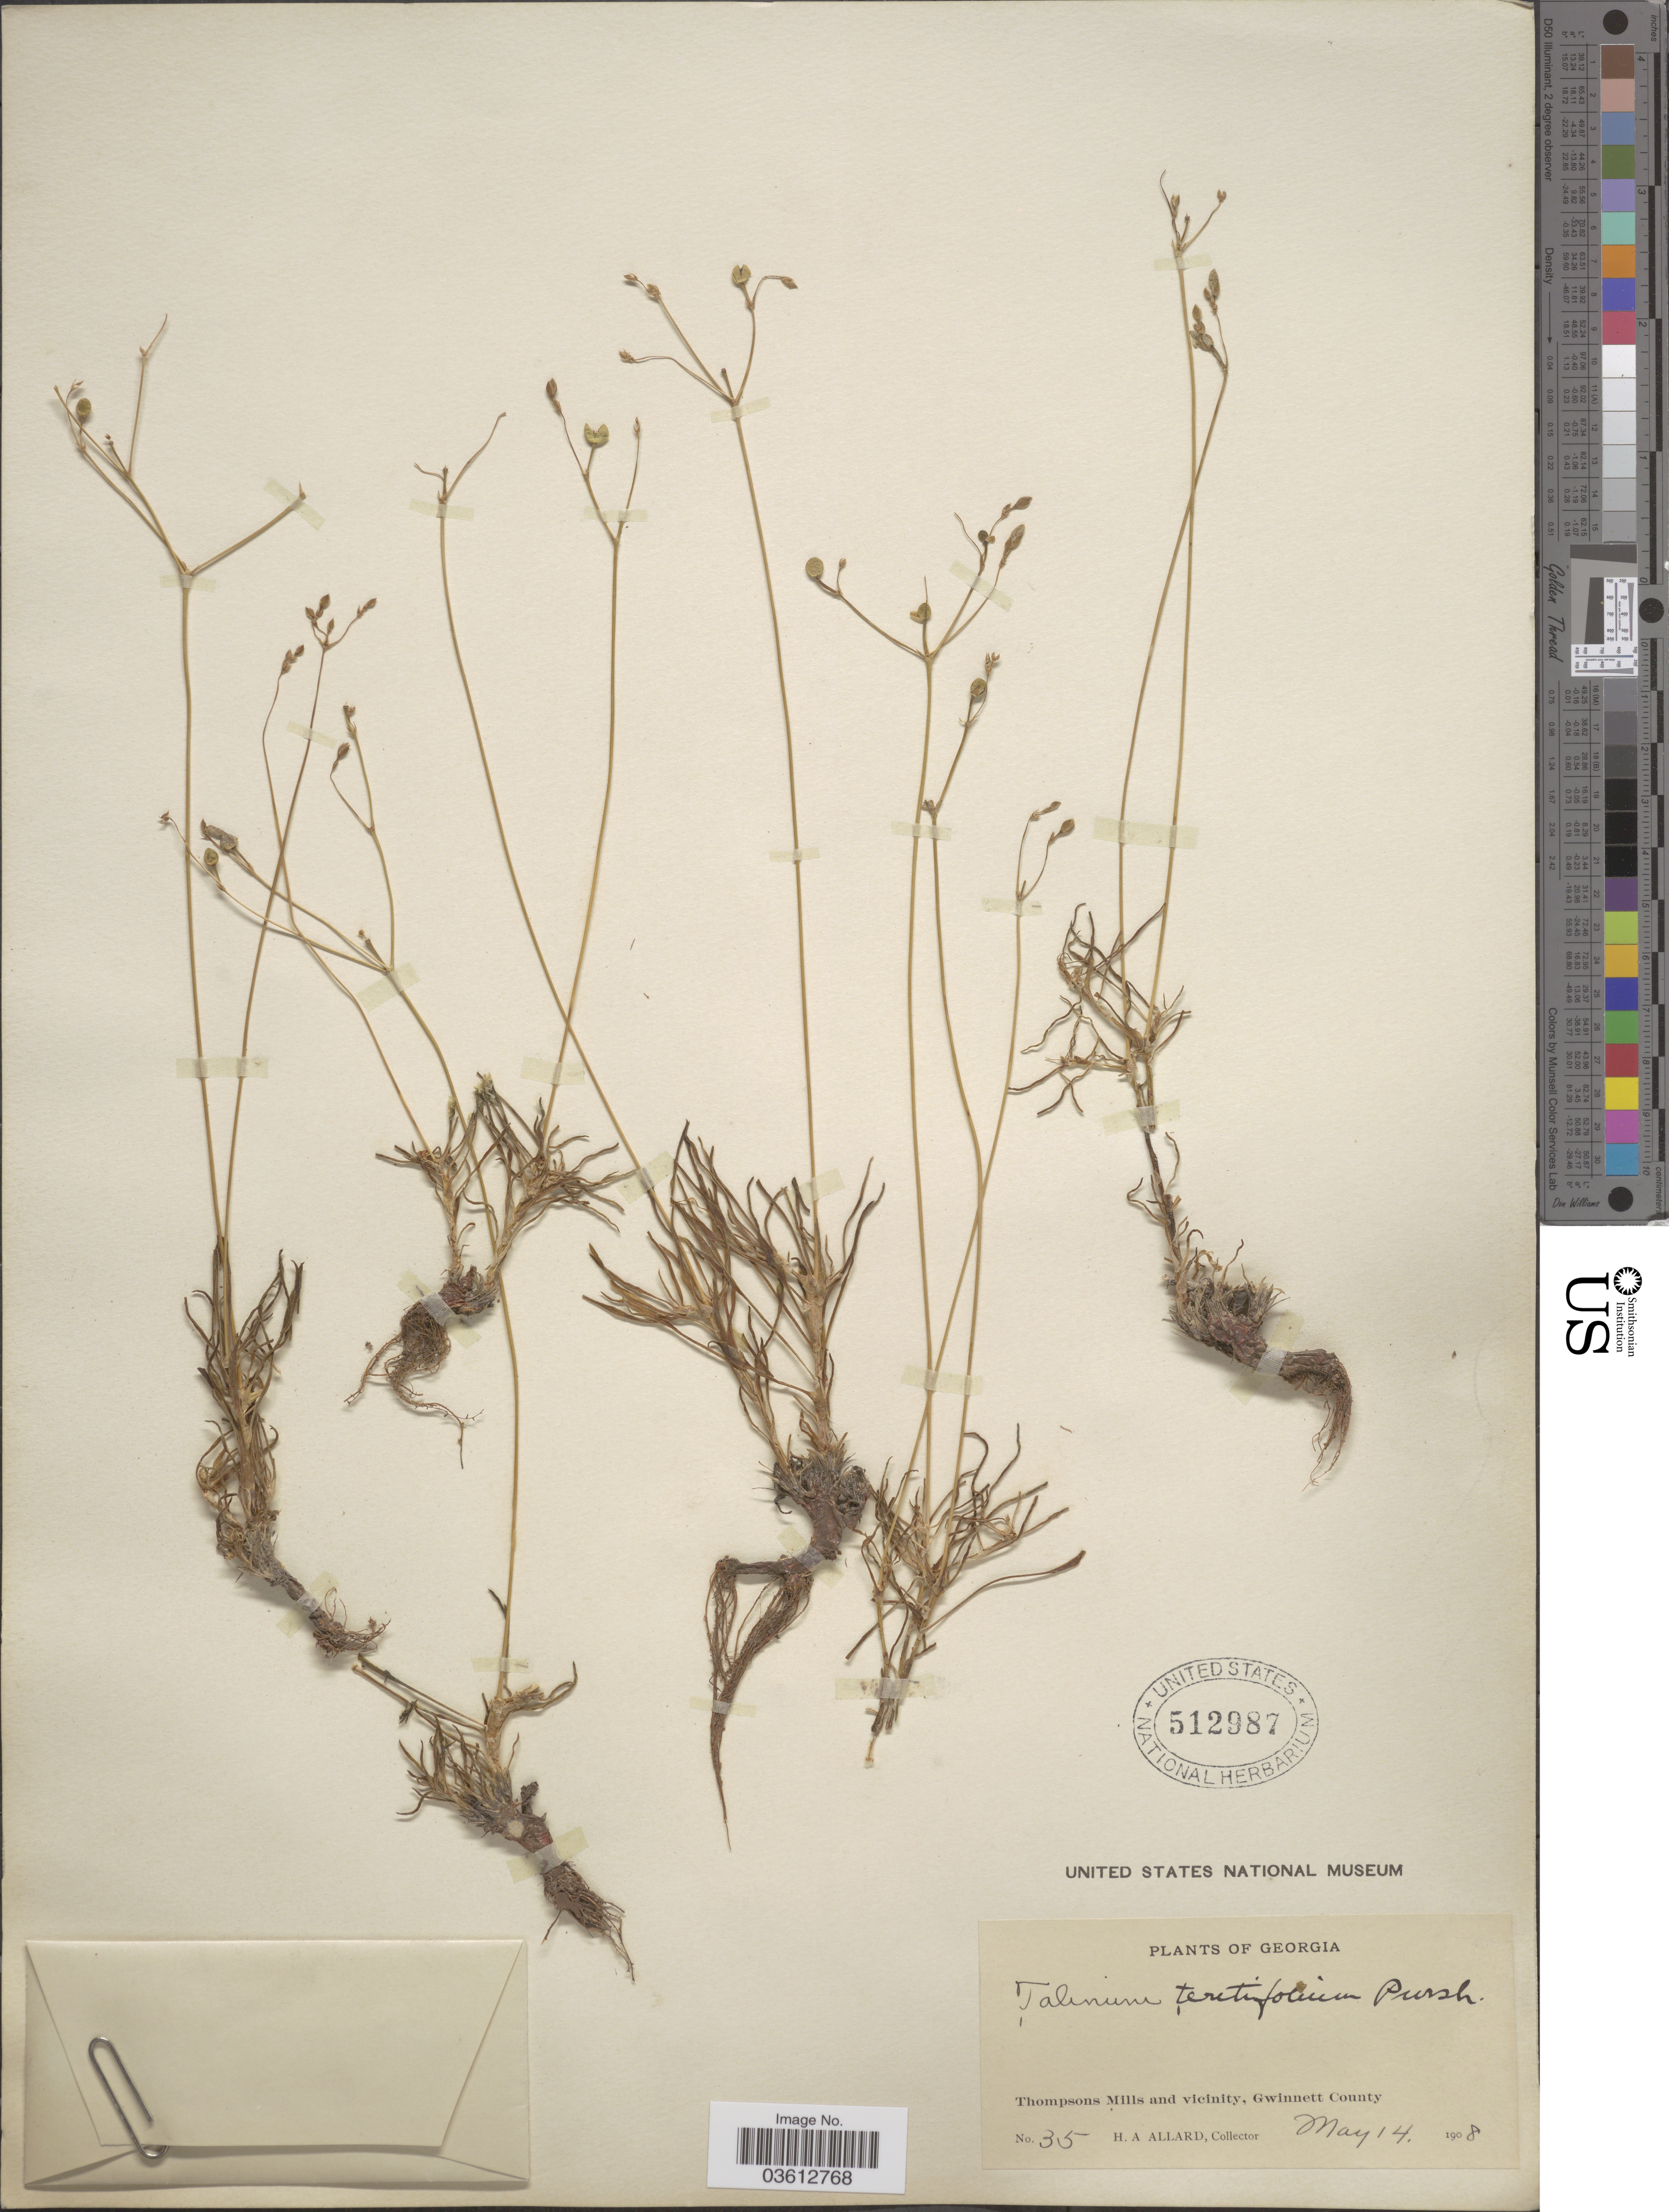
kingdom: Plantae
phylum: Tracheophyta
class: Magnoliopsida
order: Caryophyllales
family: Talinaceae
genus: Talinum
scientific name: Talinum teretifolium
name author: Pursh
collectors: H. A. Allard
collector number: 35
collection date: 1908-05-14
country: United States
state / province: Georgia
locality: Thompsons Mills and vicinity, Gwinnett County.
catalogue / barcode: US 512987